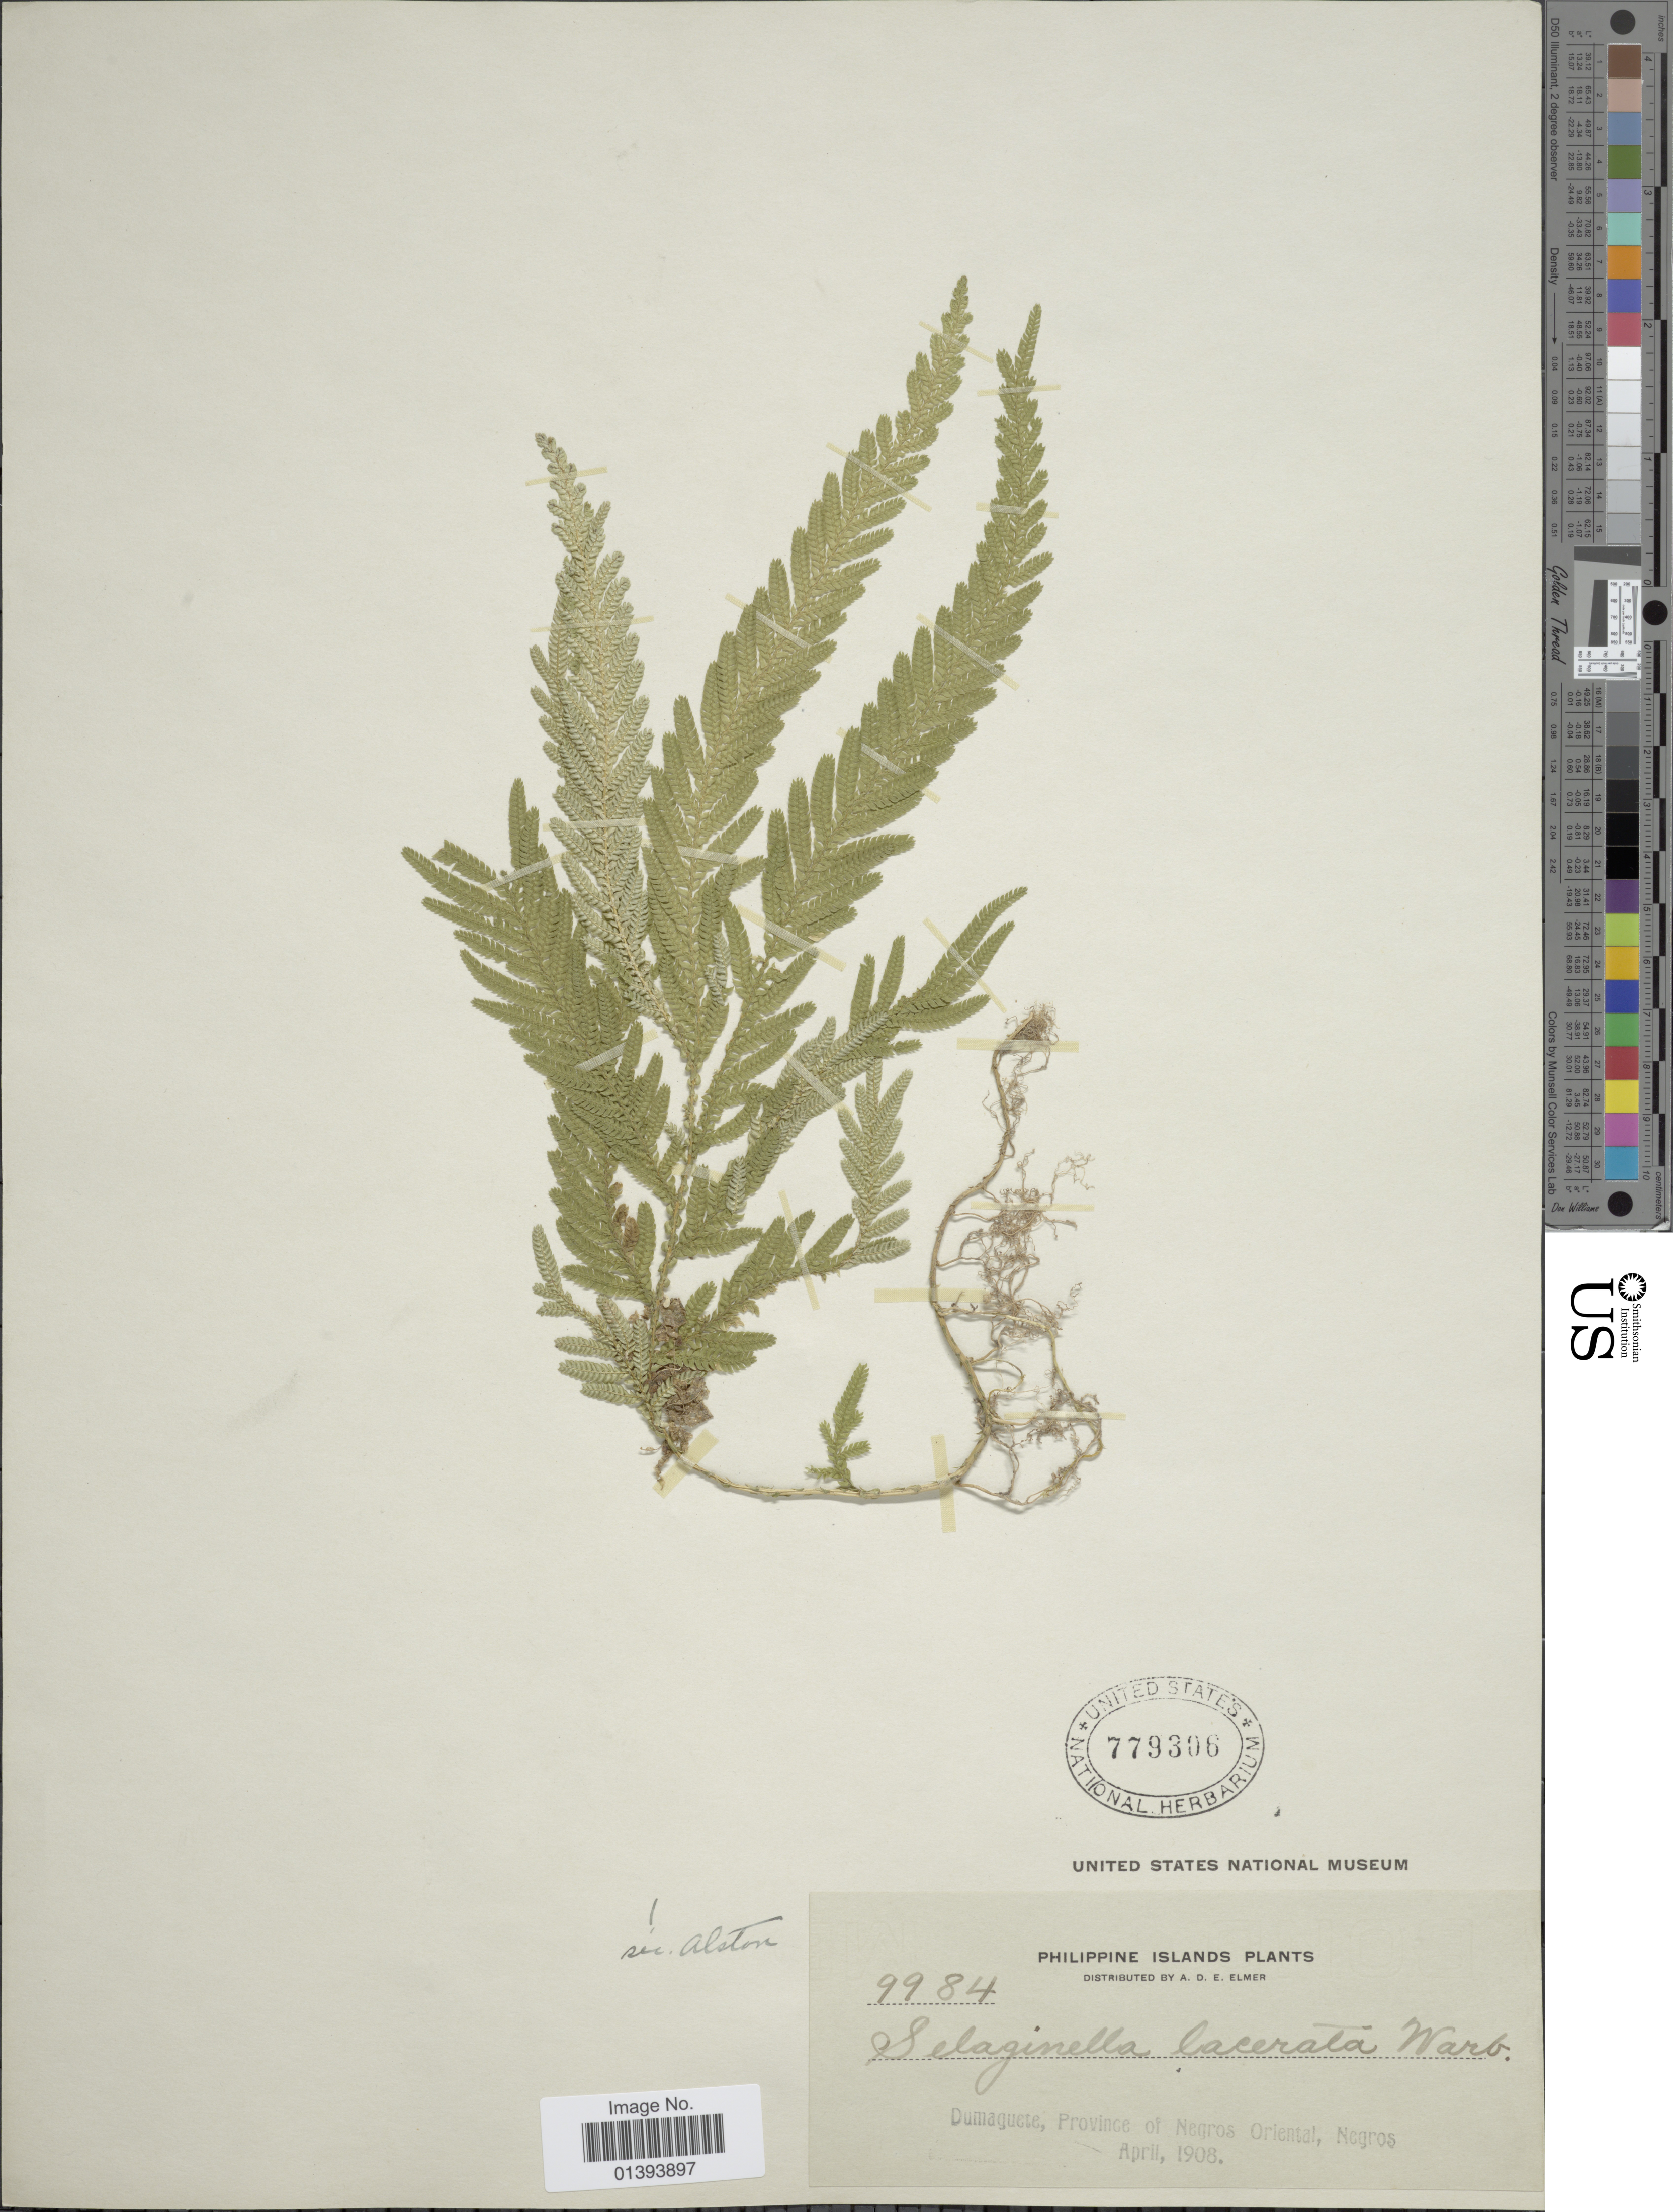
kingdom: Plantae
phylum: Tracheophyta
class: Lycopodiopsida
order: Selaginellales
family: Selaginellaceae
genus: Selaginella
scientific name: Selaginella lacerata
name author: Warb.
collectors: A. D. E. Elmer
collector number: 9984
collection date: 1908-04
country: Philippines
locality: Dumaguete, province of Negros Oriental, Negros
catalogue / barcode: US 779306